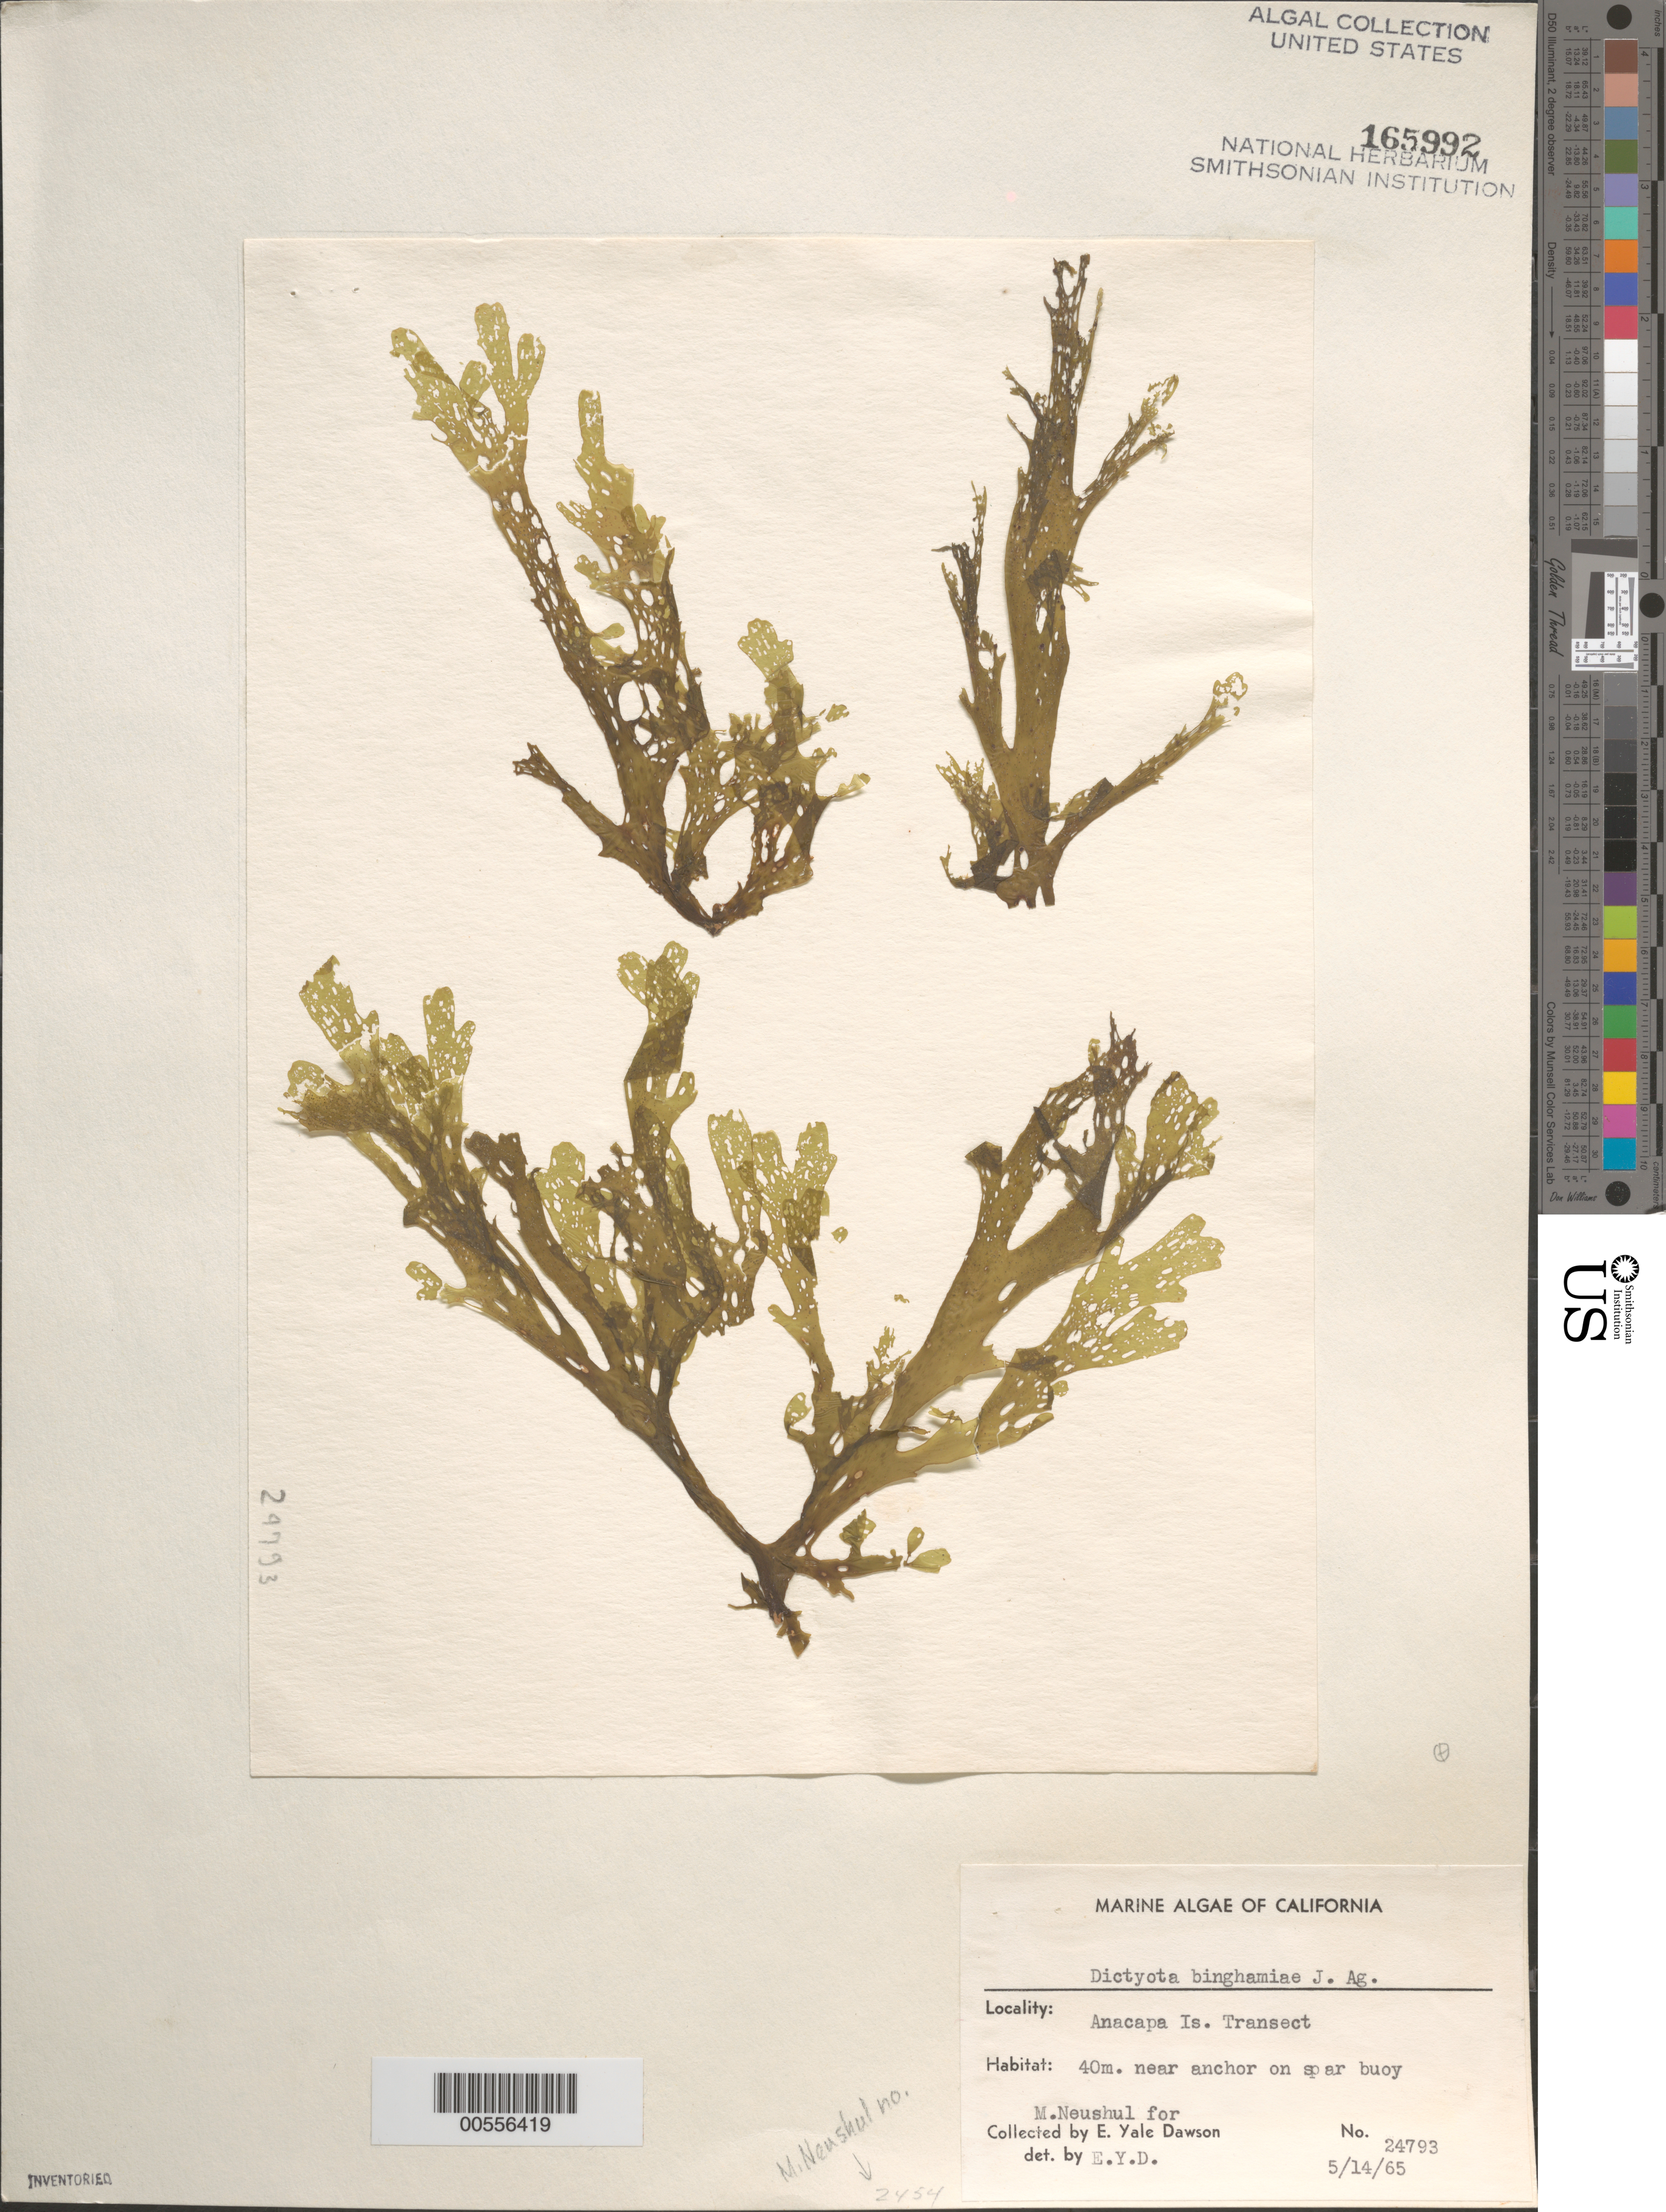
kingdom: Chromista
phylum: Ochrophyta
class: Phaeophyceae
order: Dictyotales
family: Dictyotaceae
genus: Dictyota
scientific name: Dictyota binghamiae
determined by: Dawson, E. Y.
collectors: M. Neushul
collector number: Neushul 2454 & EYD 24793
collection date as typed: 14 May 1965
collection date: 1965-05-14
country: United States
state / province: California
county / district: Ventura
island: Anacapa Island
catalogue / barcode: US 165992